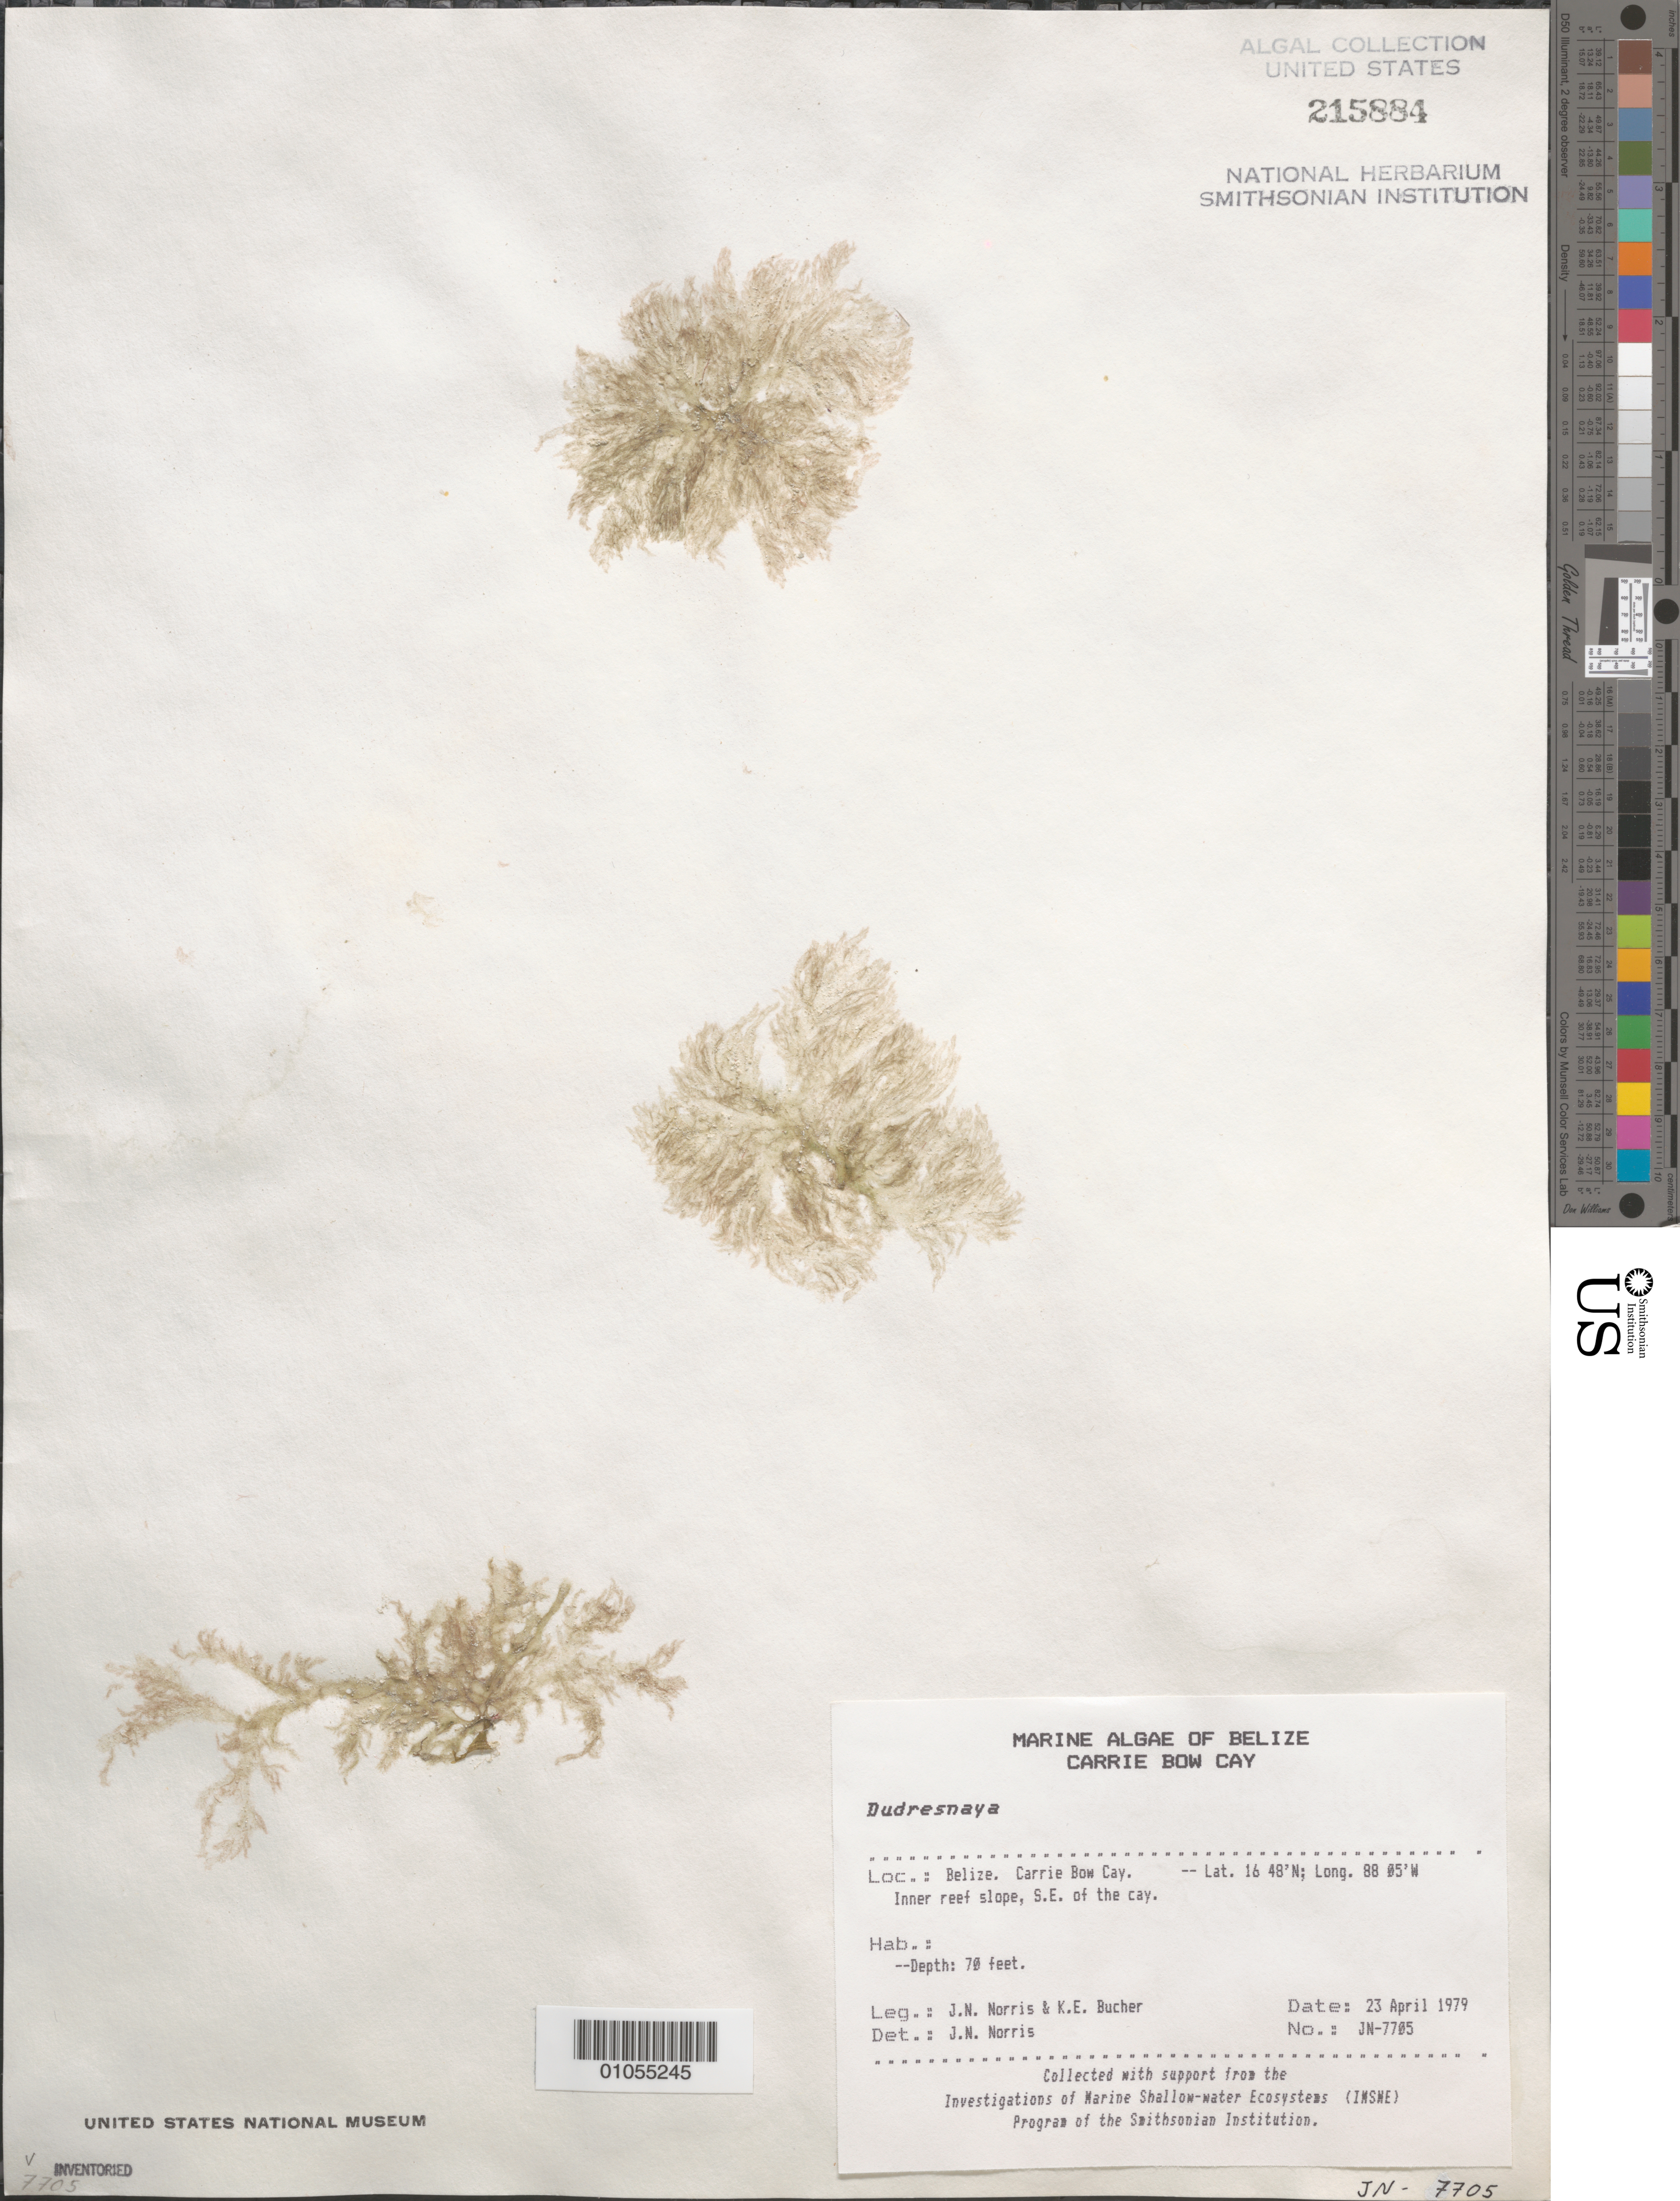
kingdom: Plantae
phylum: Rhodophyta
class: Florideophyceae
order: Gigartinales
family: Dumontiaceae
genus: Dudresnaya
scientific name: Dudresnaya sp.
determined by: Norris, James N.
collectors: J. N. Norris & K. E. Bucher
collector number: JN-7705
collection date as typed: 23 Apr 1979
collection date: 1979-04-23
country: Belize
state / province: Stann Creek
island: Carrie Bow Cay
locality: Southeast of Carrie Bow Cay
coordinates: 16 48'N, 88 05'W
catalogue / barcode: US 215884